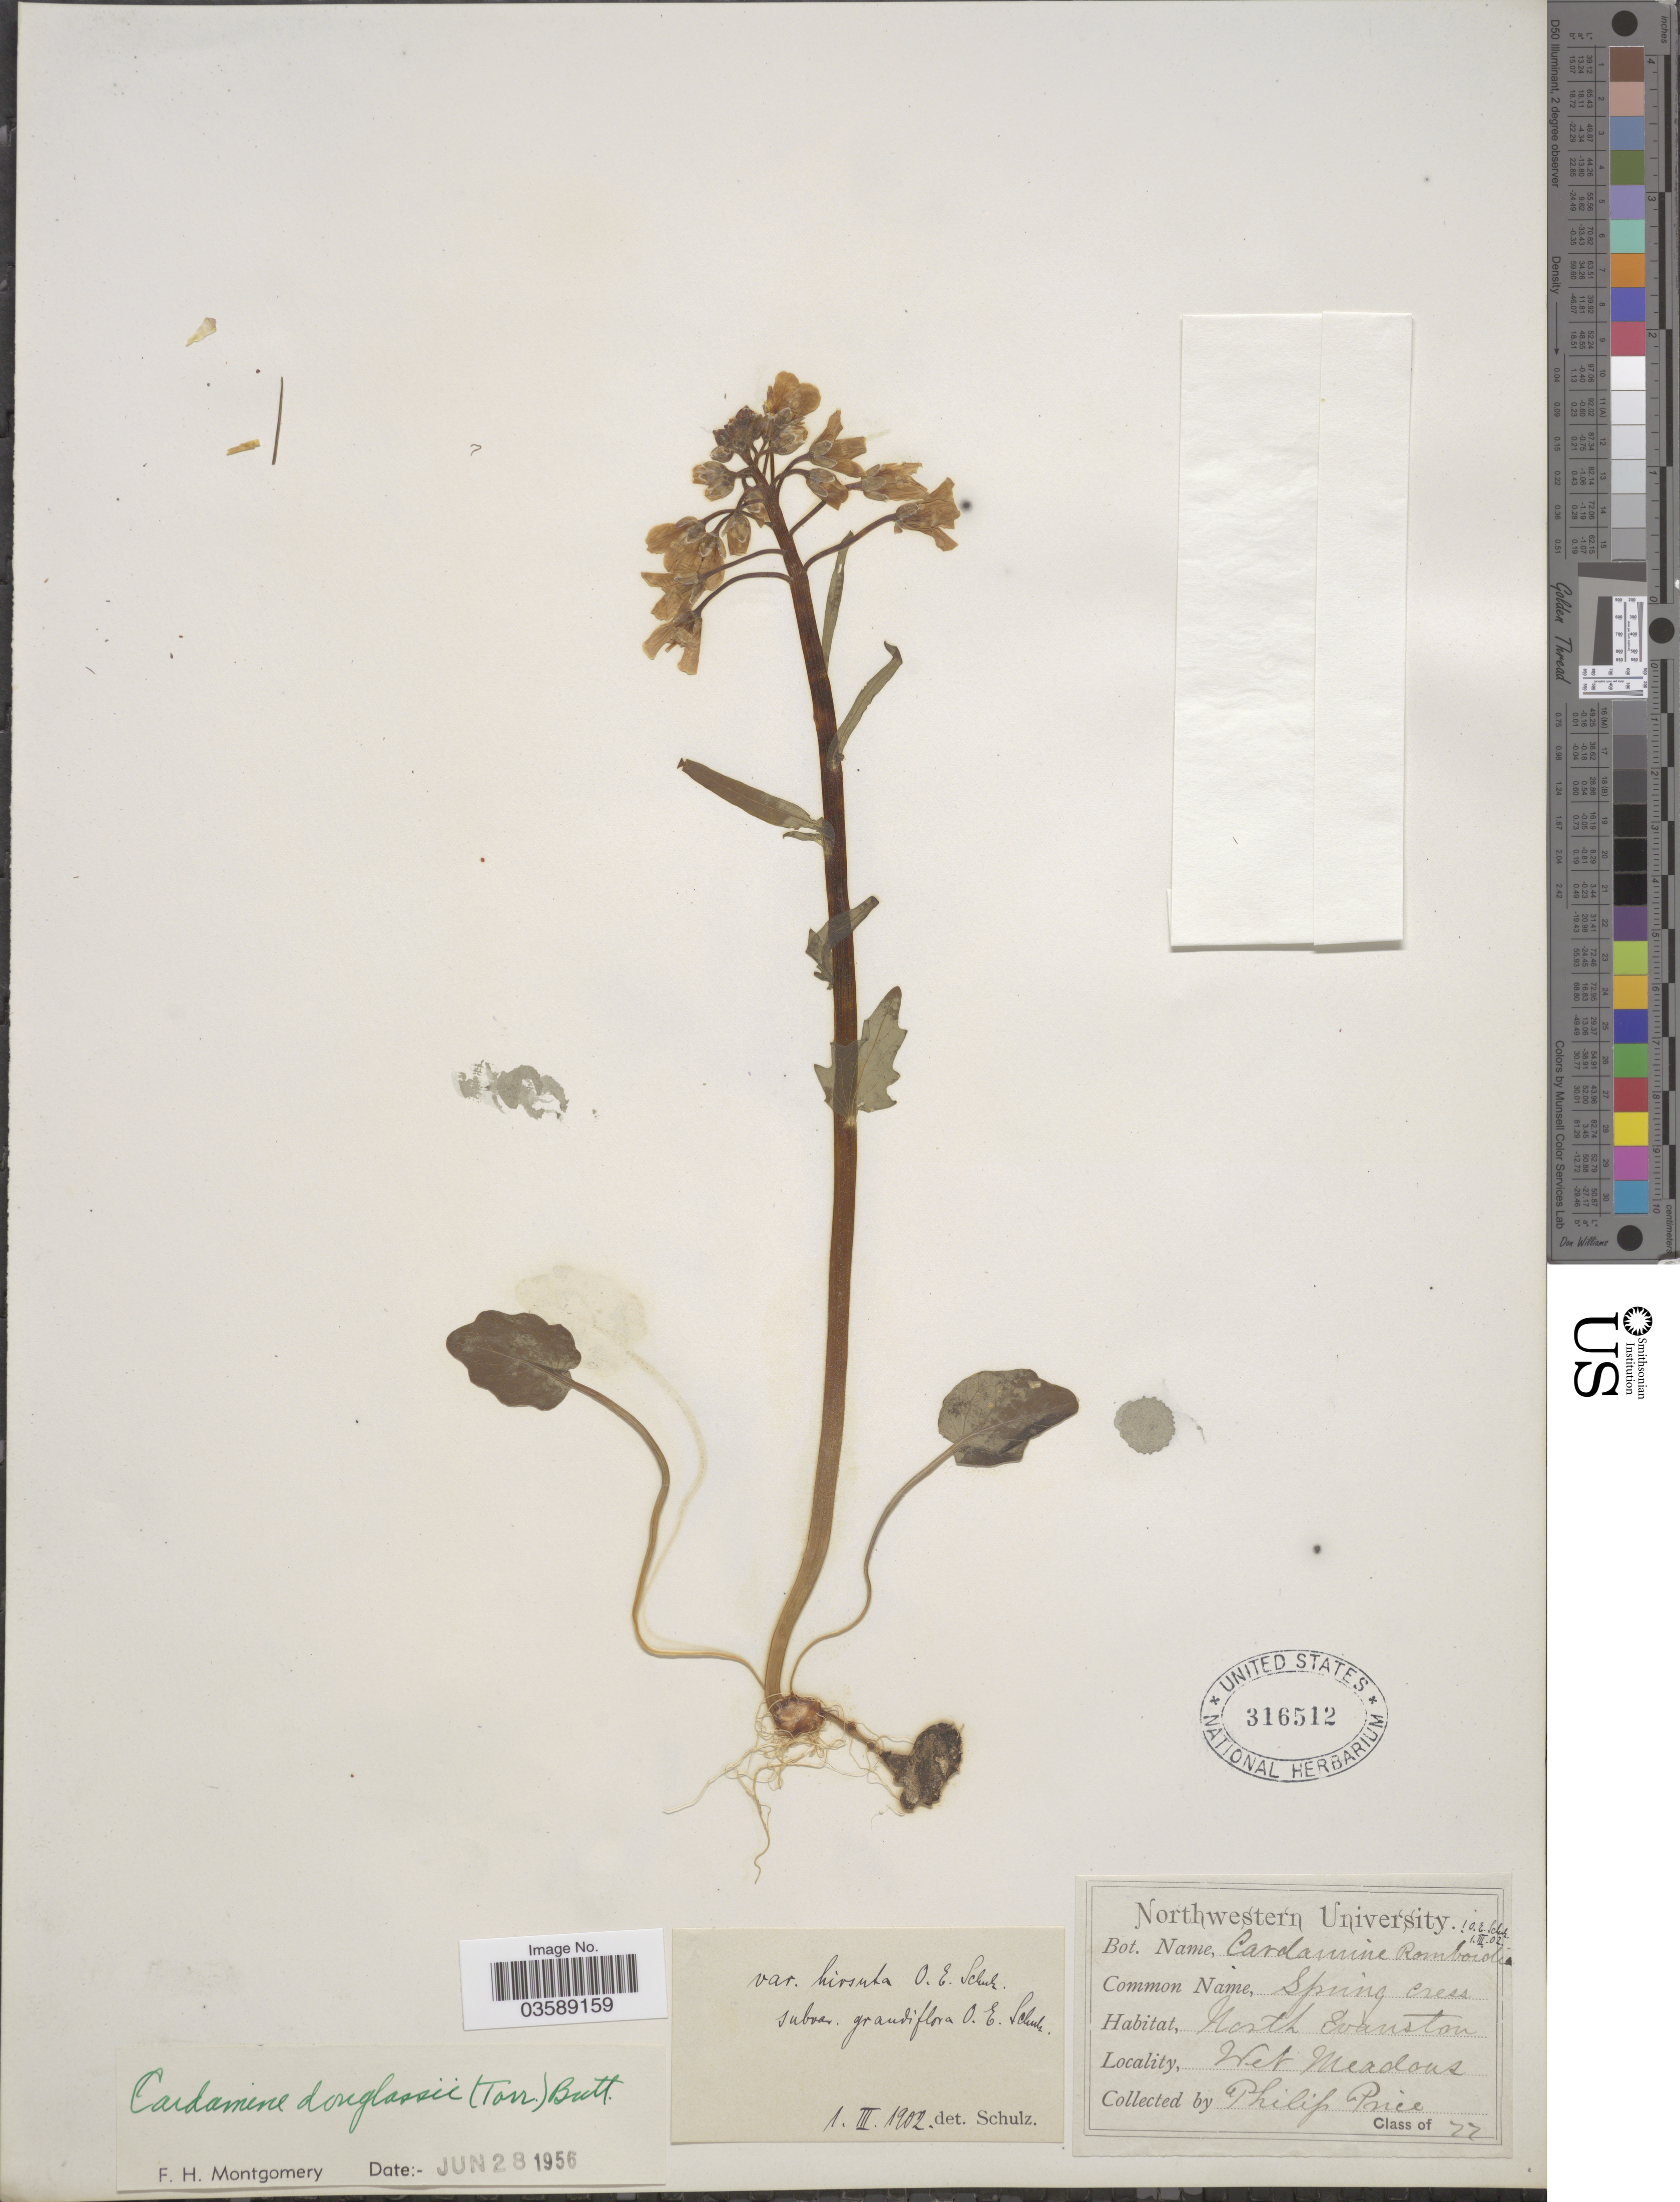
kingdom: Plantae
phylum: Tracheophyta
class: Magnoliopsida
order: Brassicales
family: Brassicaceae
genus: Cardamine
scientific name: Cardamine douglassii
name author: Britton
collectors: P. Price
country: United States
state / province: Illinois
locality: North Evanston. Wet Meadows.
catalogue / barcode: US 316512